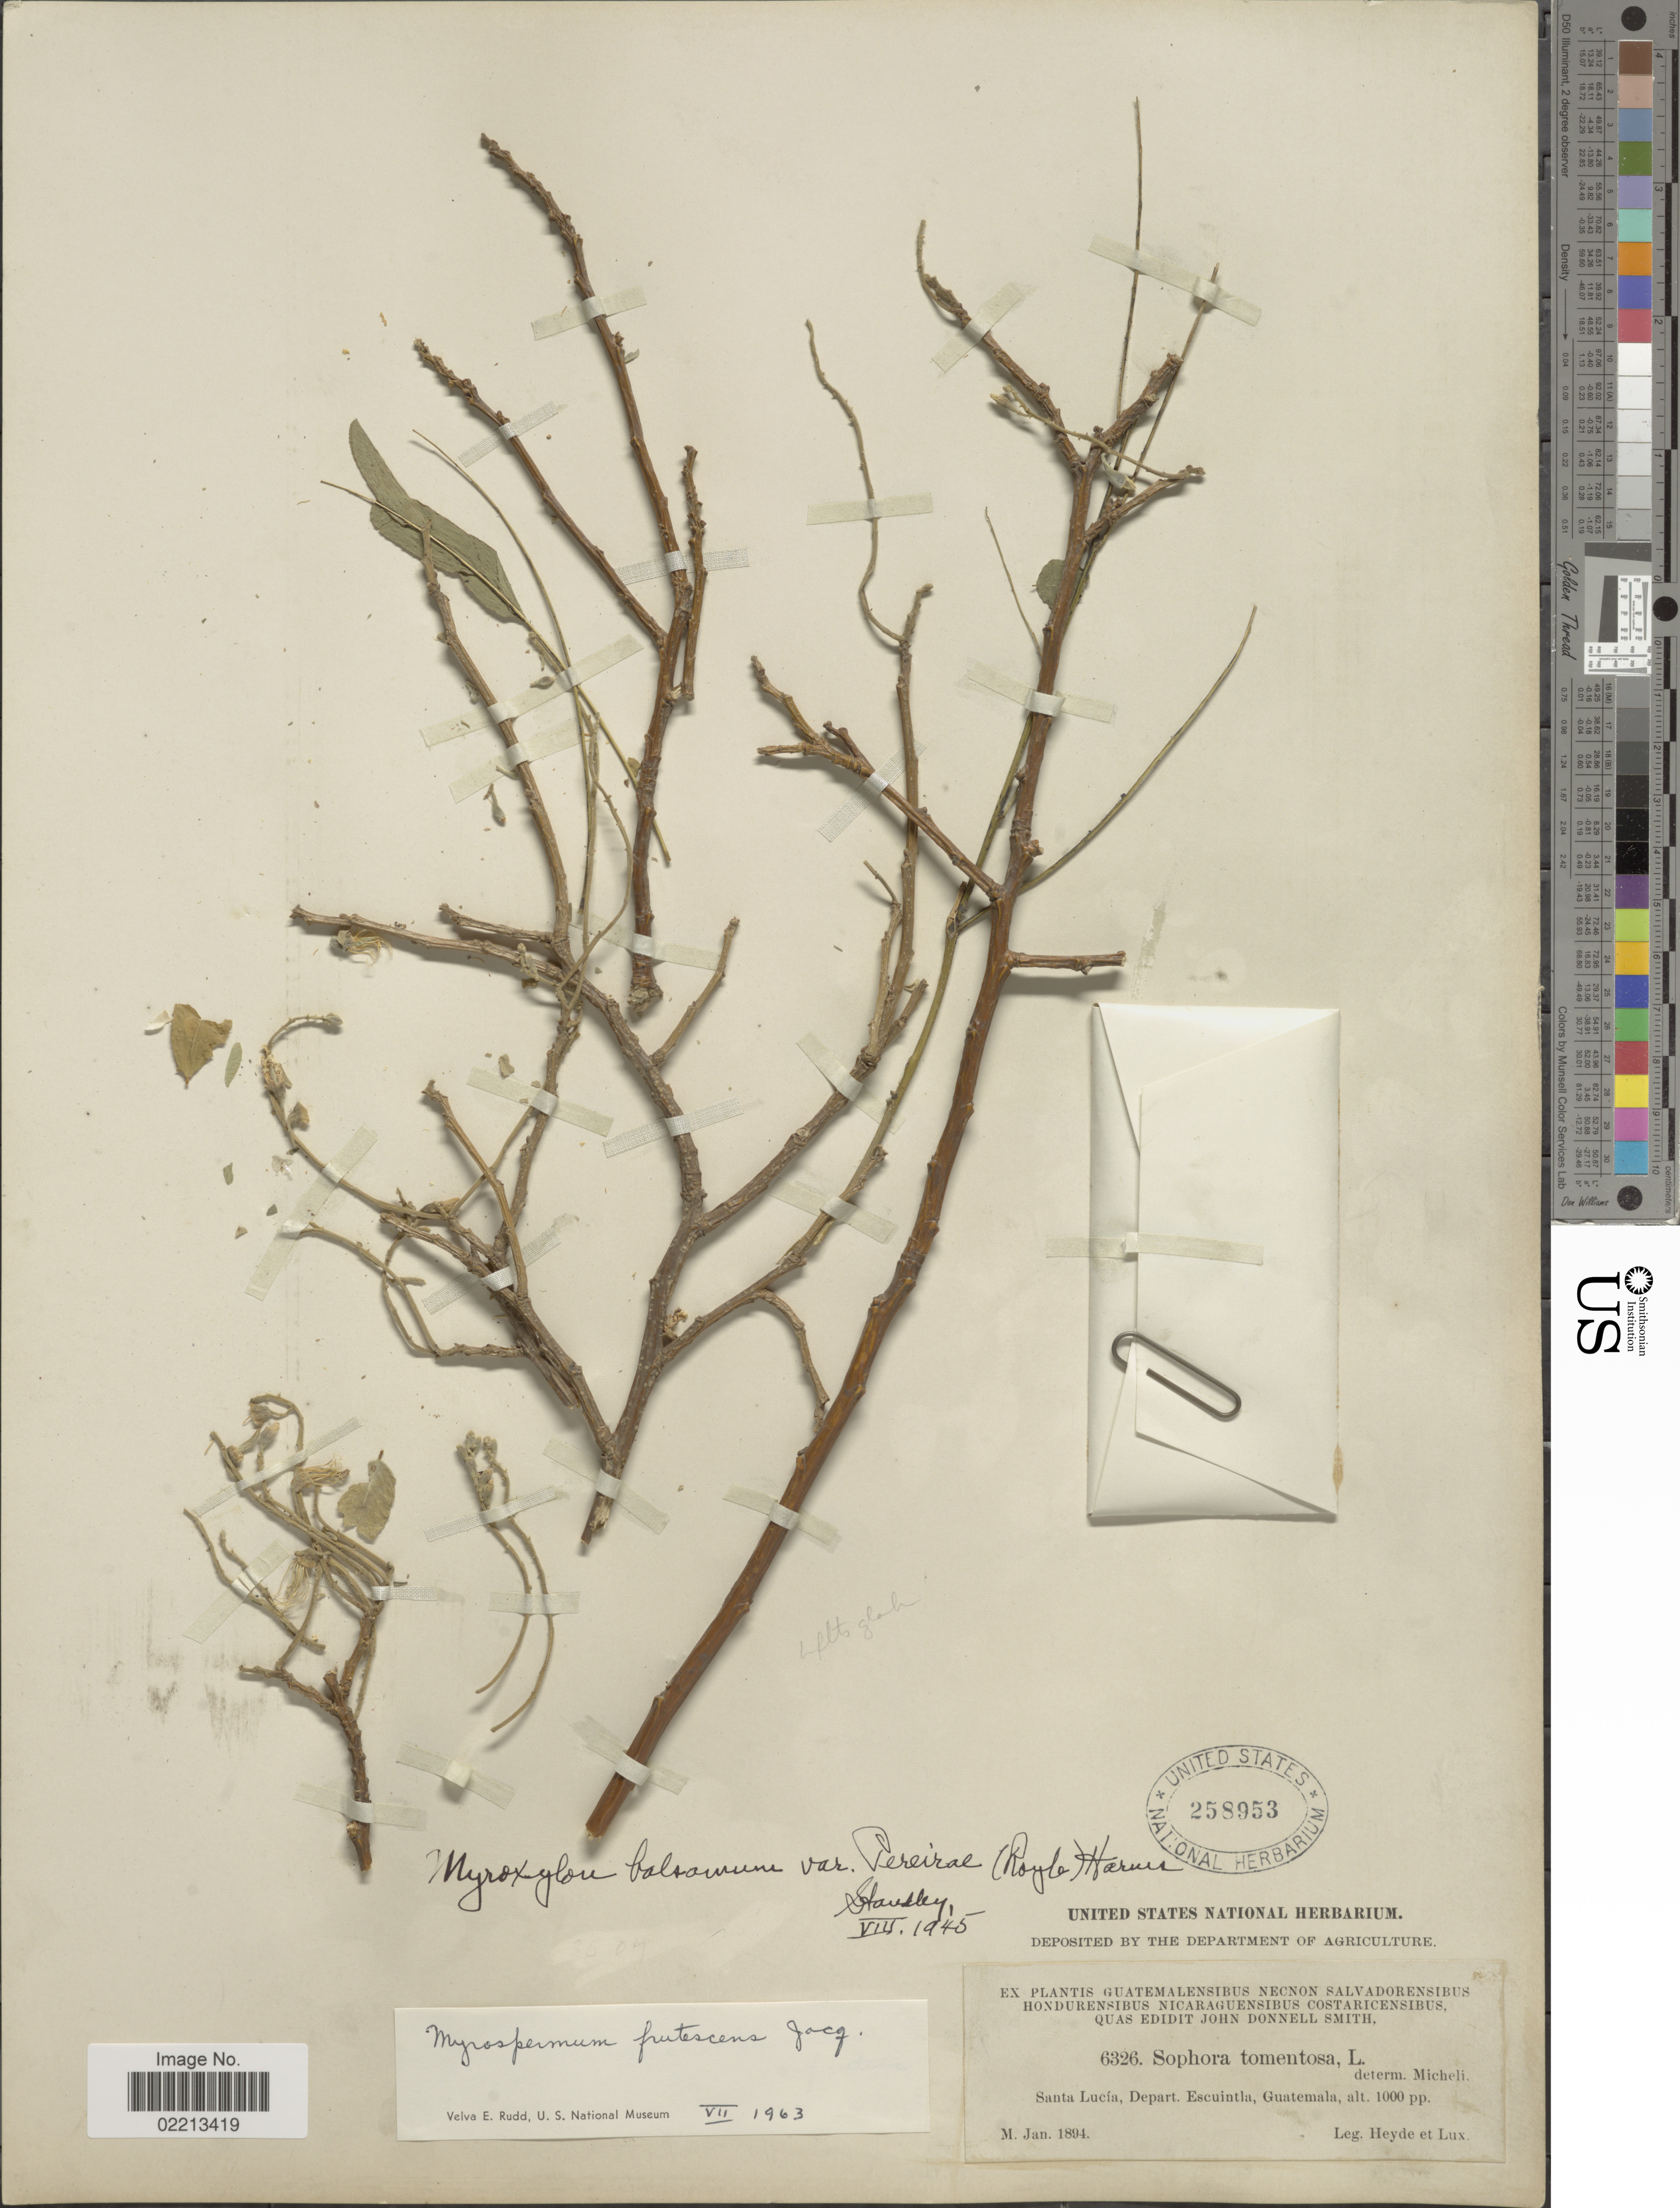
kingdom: Plantae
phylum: Tracheophyta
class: Magnoliopsida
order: Fabales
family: Fabaceae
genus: Myrospermum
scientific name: Myrospermum frutescens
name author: Jacq.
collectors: Heyde & Lux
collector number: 6326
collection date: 1894-01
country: Guatemala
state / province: Escuintla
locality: Santa Lucia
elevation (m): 305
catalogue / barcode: US 258953